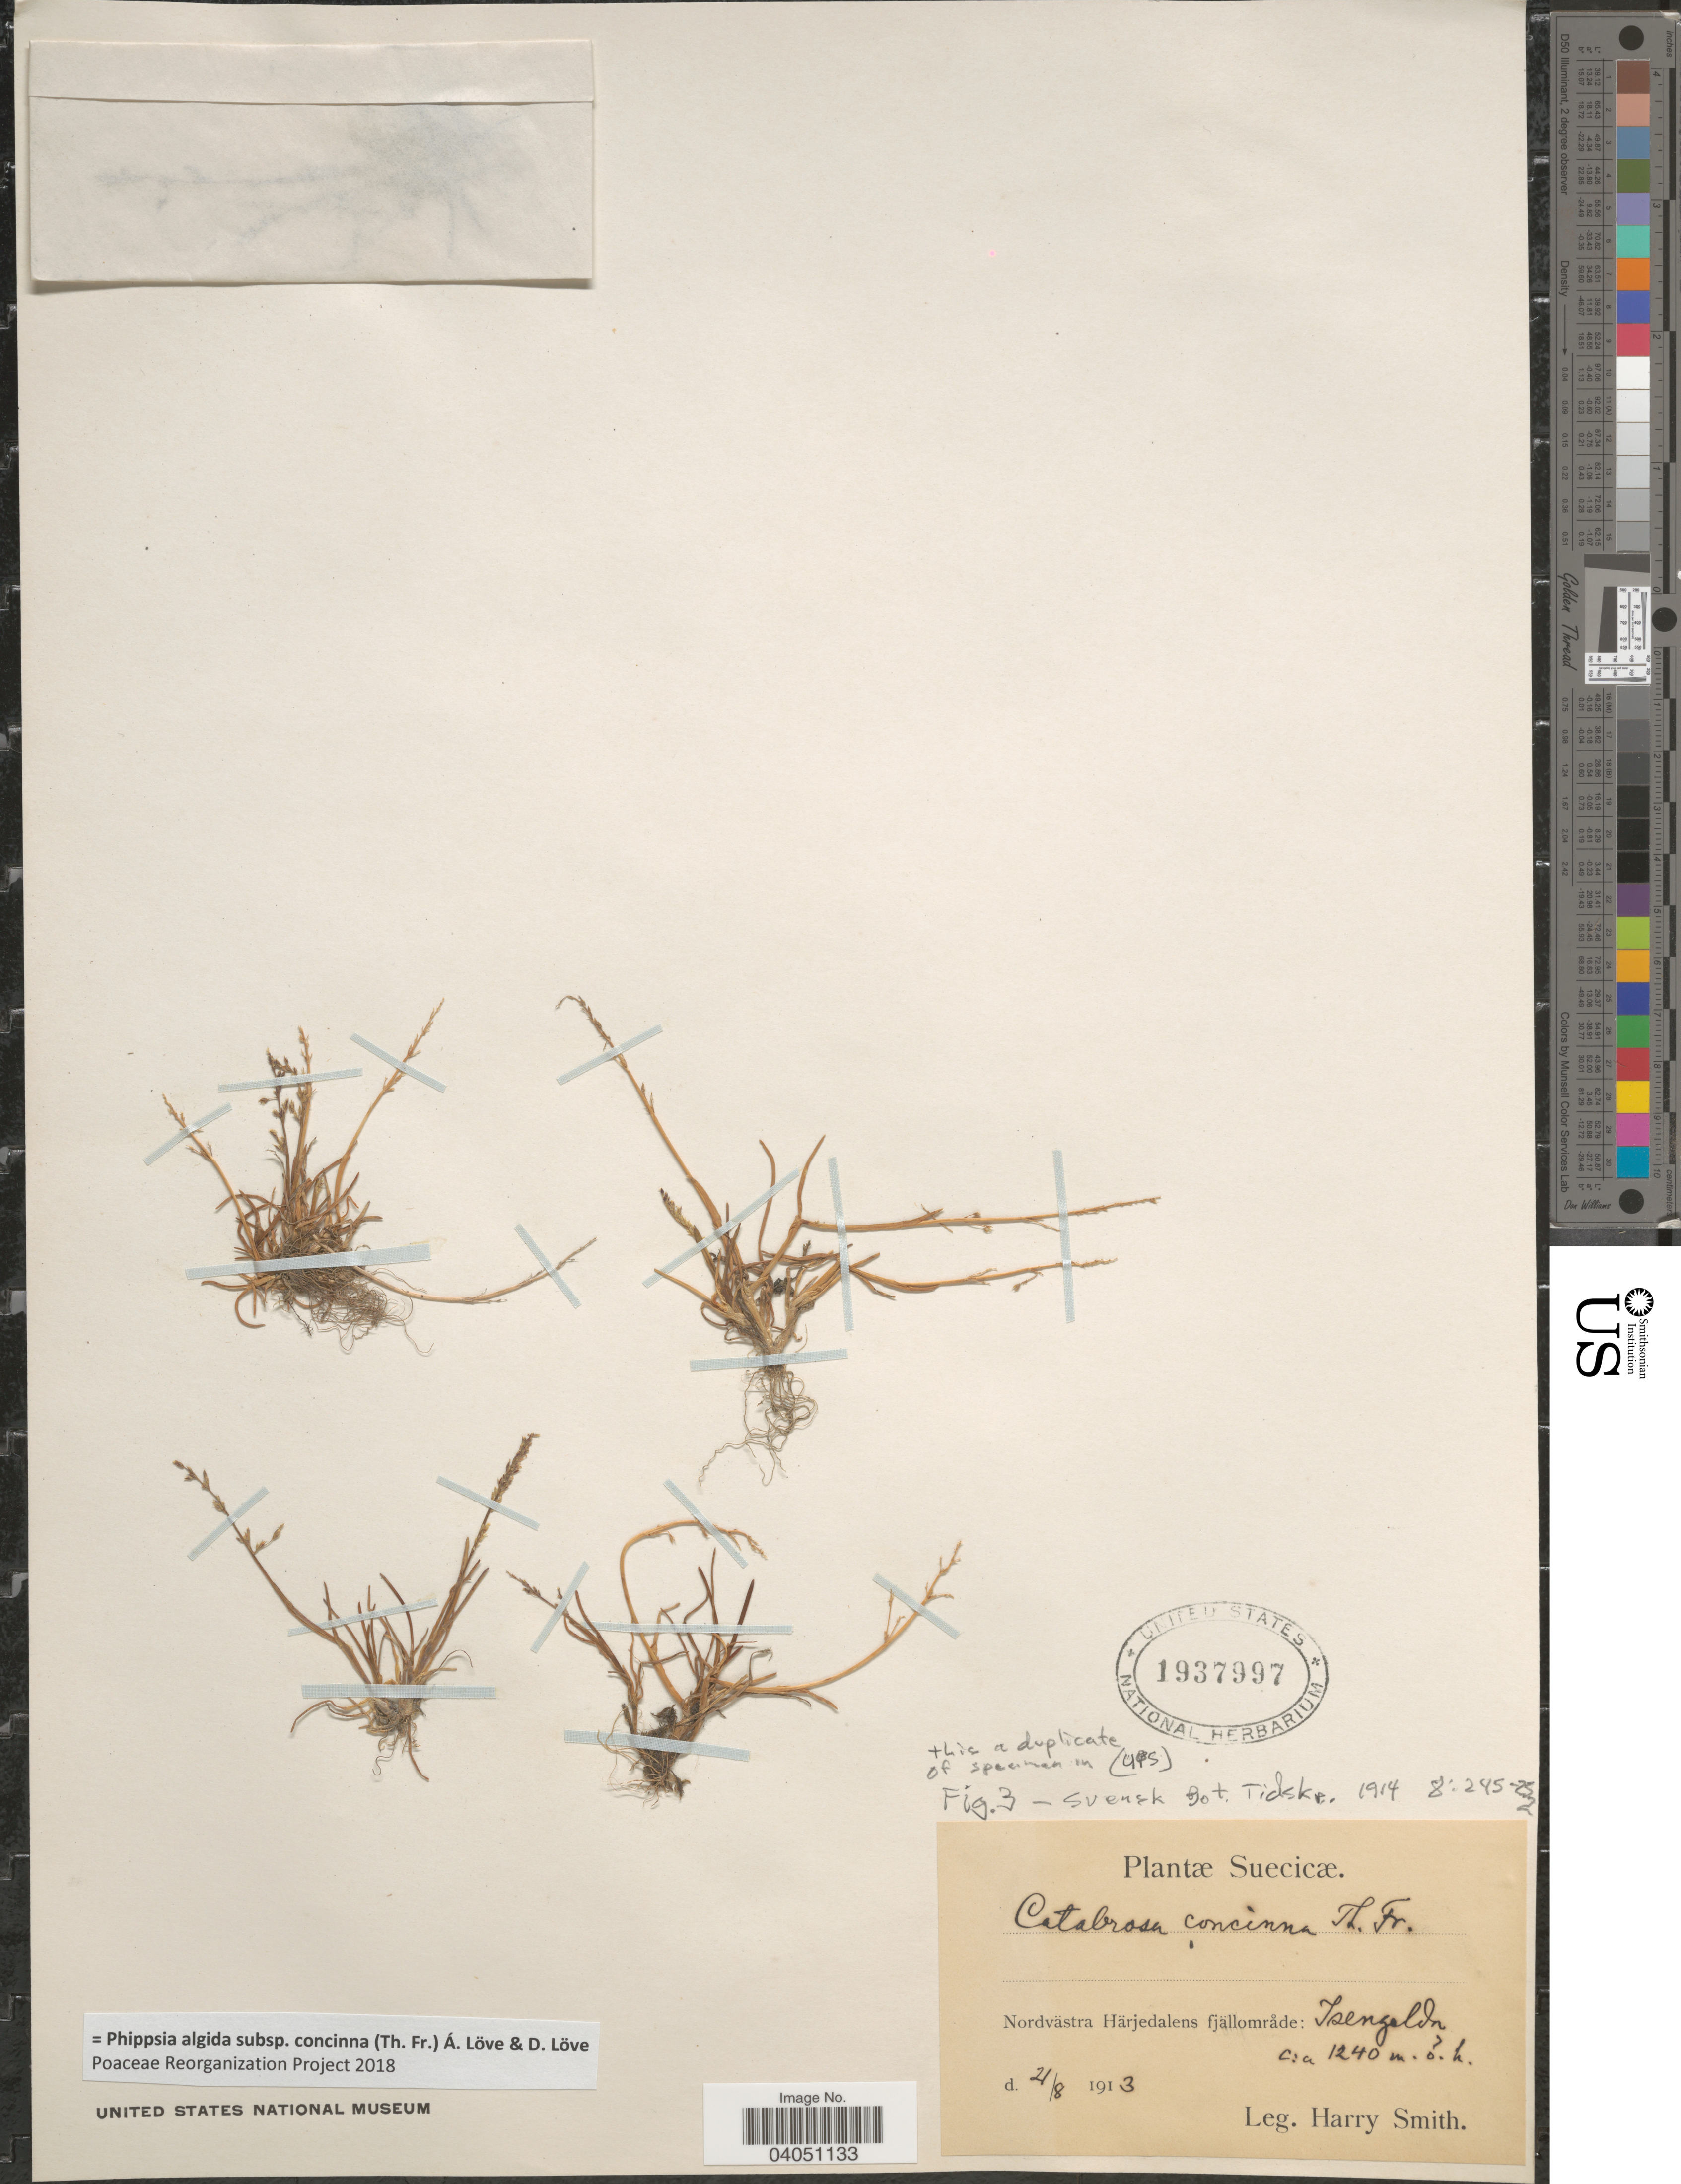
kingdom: Plantae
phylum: Tracheophyta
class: Liliopsida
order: Poales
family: Poaceae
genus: Phippsia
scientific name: Phippsia algida subsp. concinna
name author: (Th. Fr.) Á. Löve & D. Löve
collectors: H. Smith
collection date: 1913-08-21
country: Sweden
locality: Suecicæ. Nordvästra Härdjedalens fjällområde: Isengaldn [interpreted].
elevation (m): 1240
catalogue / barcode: US 1937997